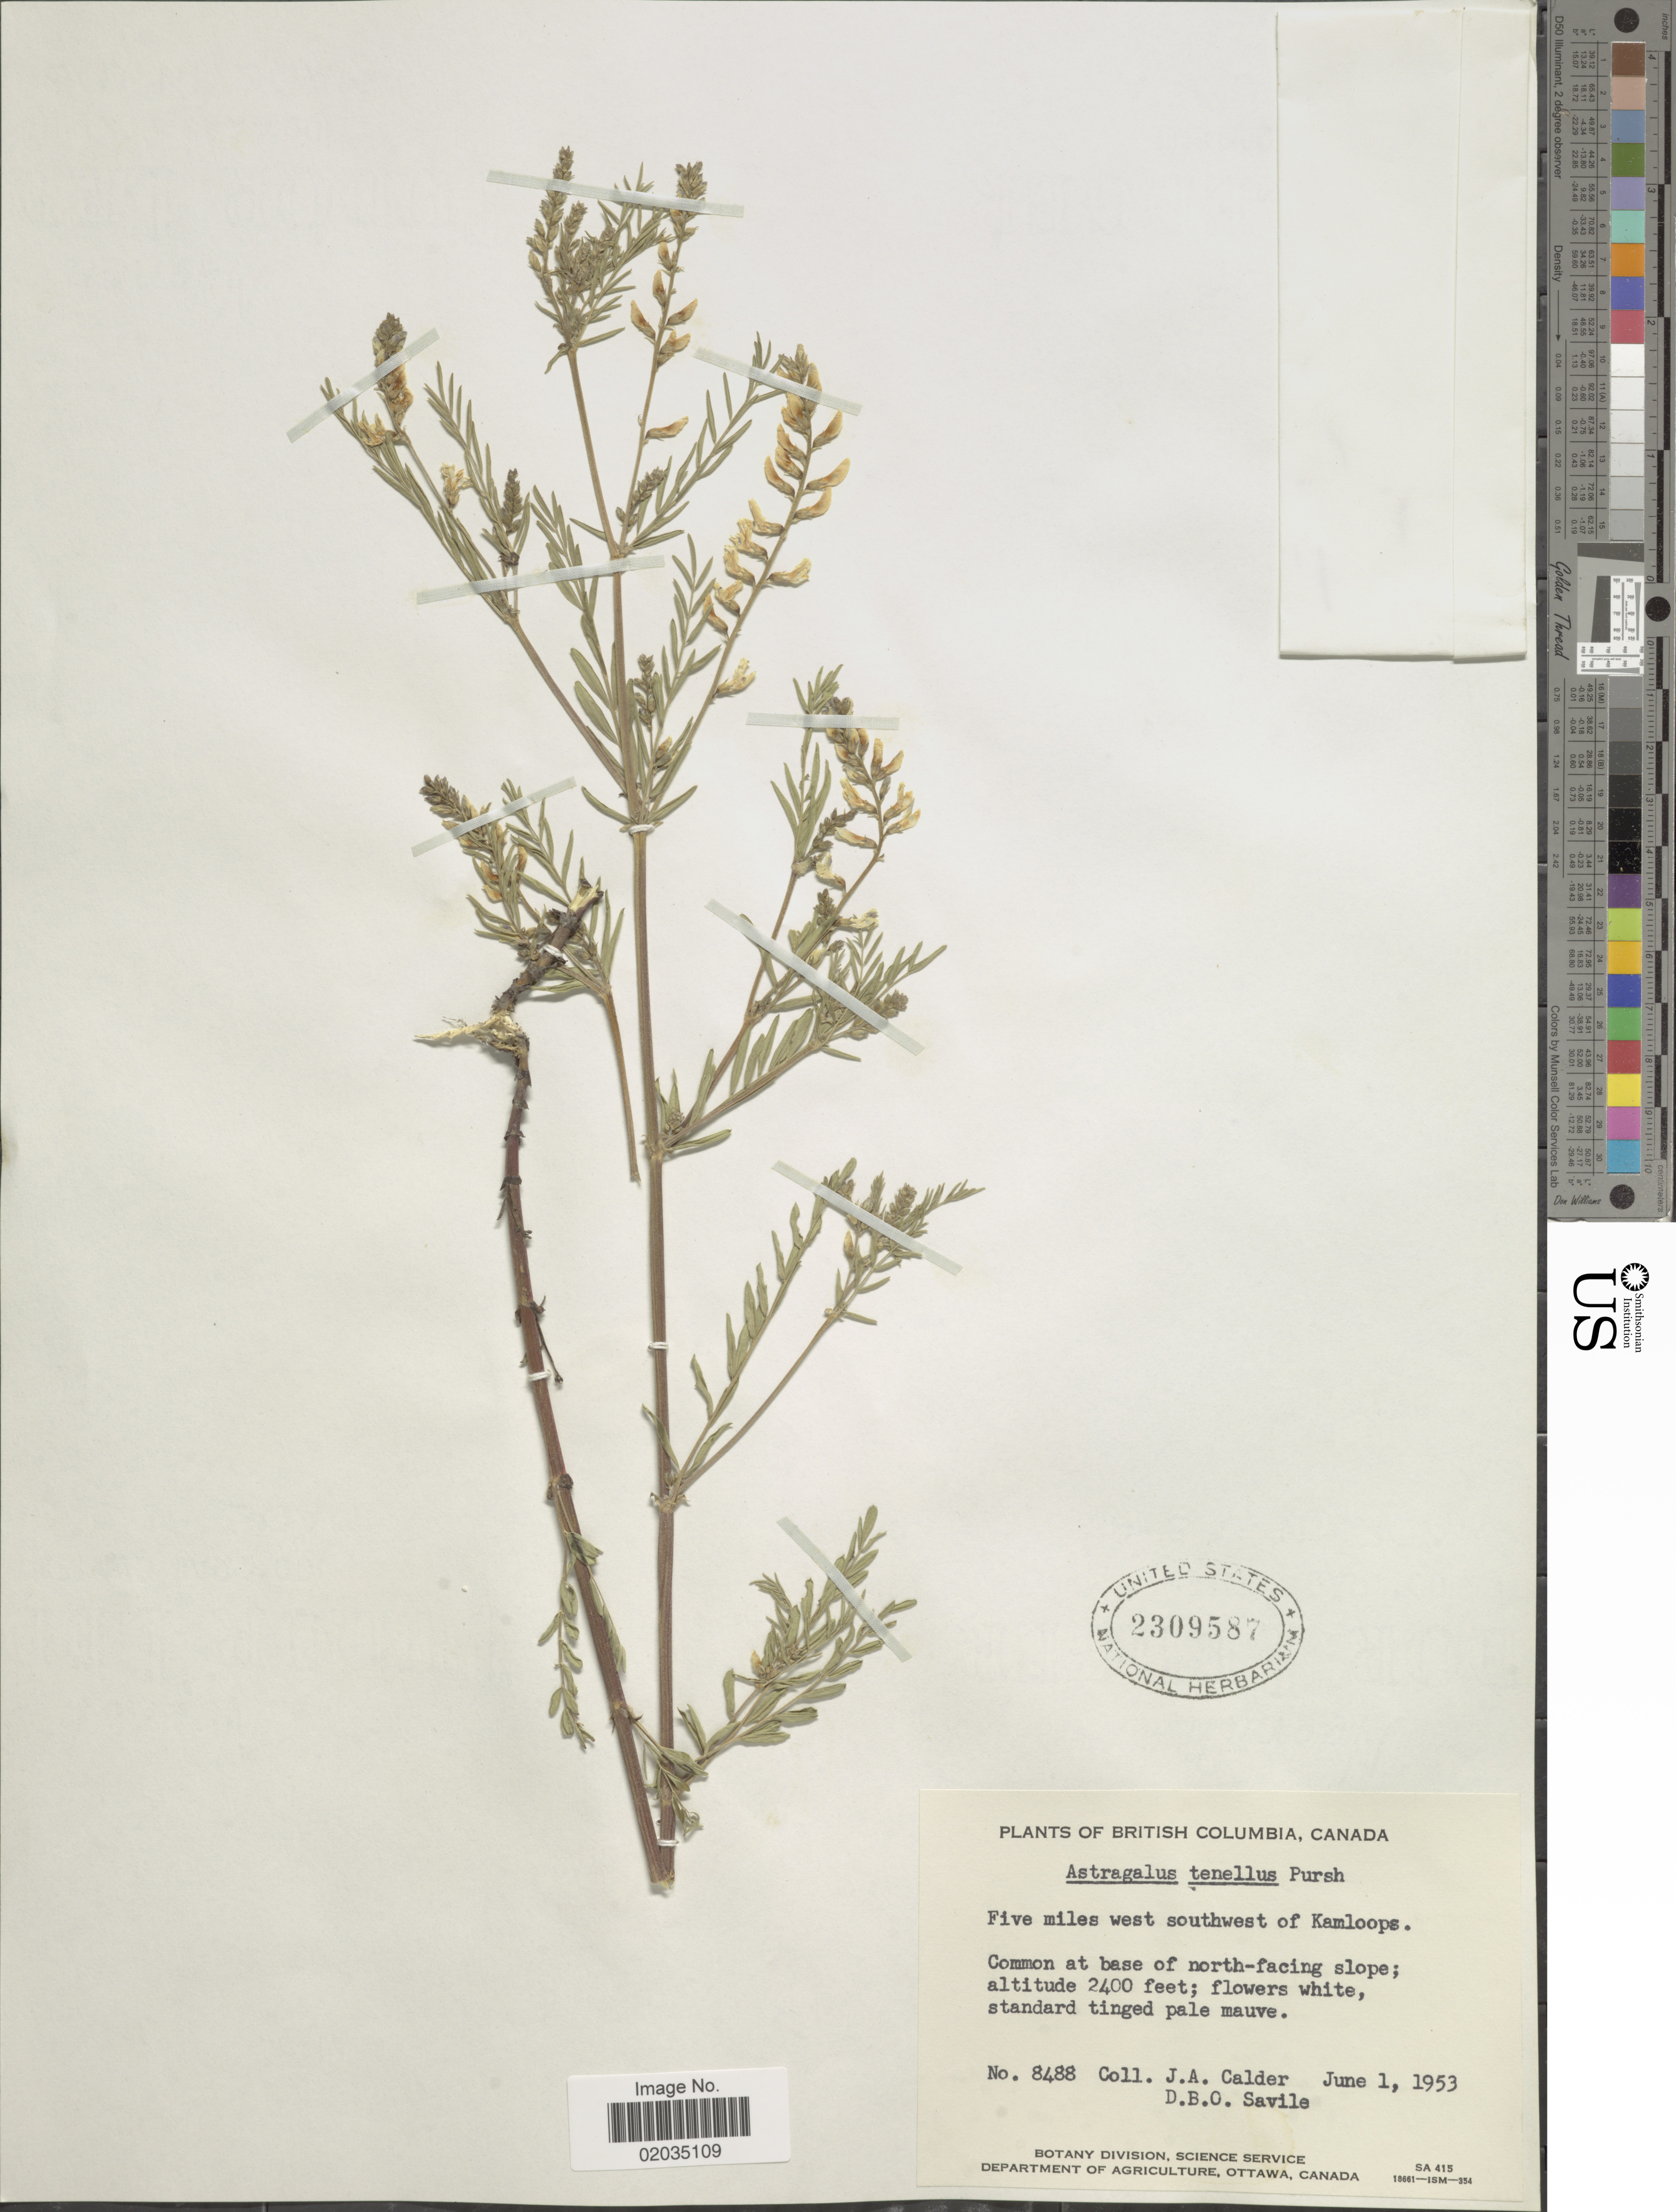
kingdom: Plantae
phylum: Tracheophyta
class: Magnoliopsida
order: Fabales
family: Fabaceae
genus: Astragalus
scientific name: Astragalus tenellus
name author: Pursh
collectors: J. A. Calder & D. Savile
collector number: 8488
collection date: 1953-06-01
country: Canada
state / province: British Columbia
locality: Five miles wet southwest of Kamloops.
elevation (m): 732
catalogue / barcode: US 2309587